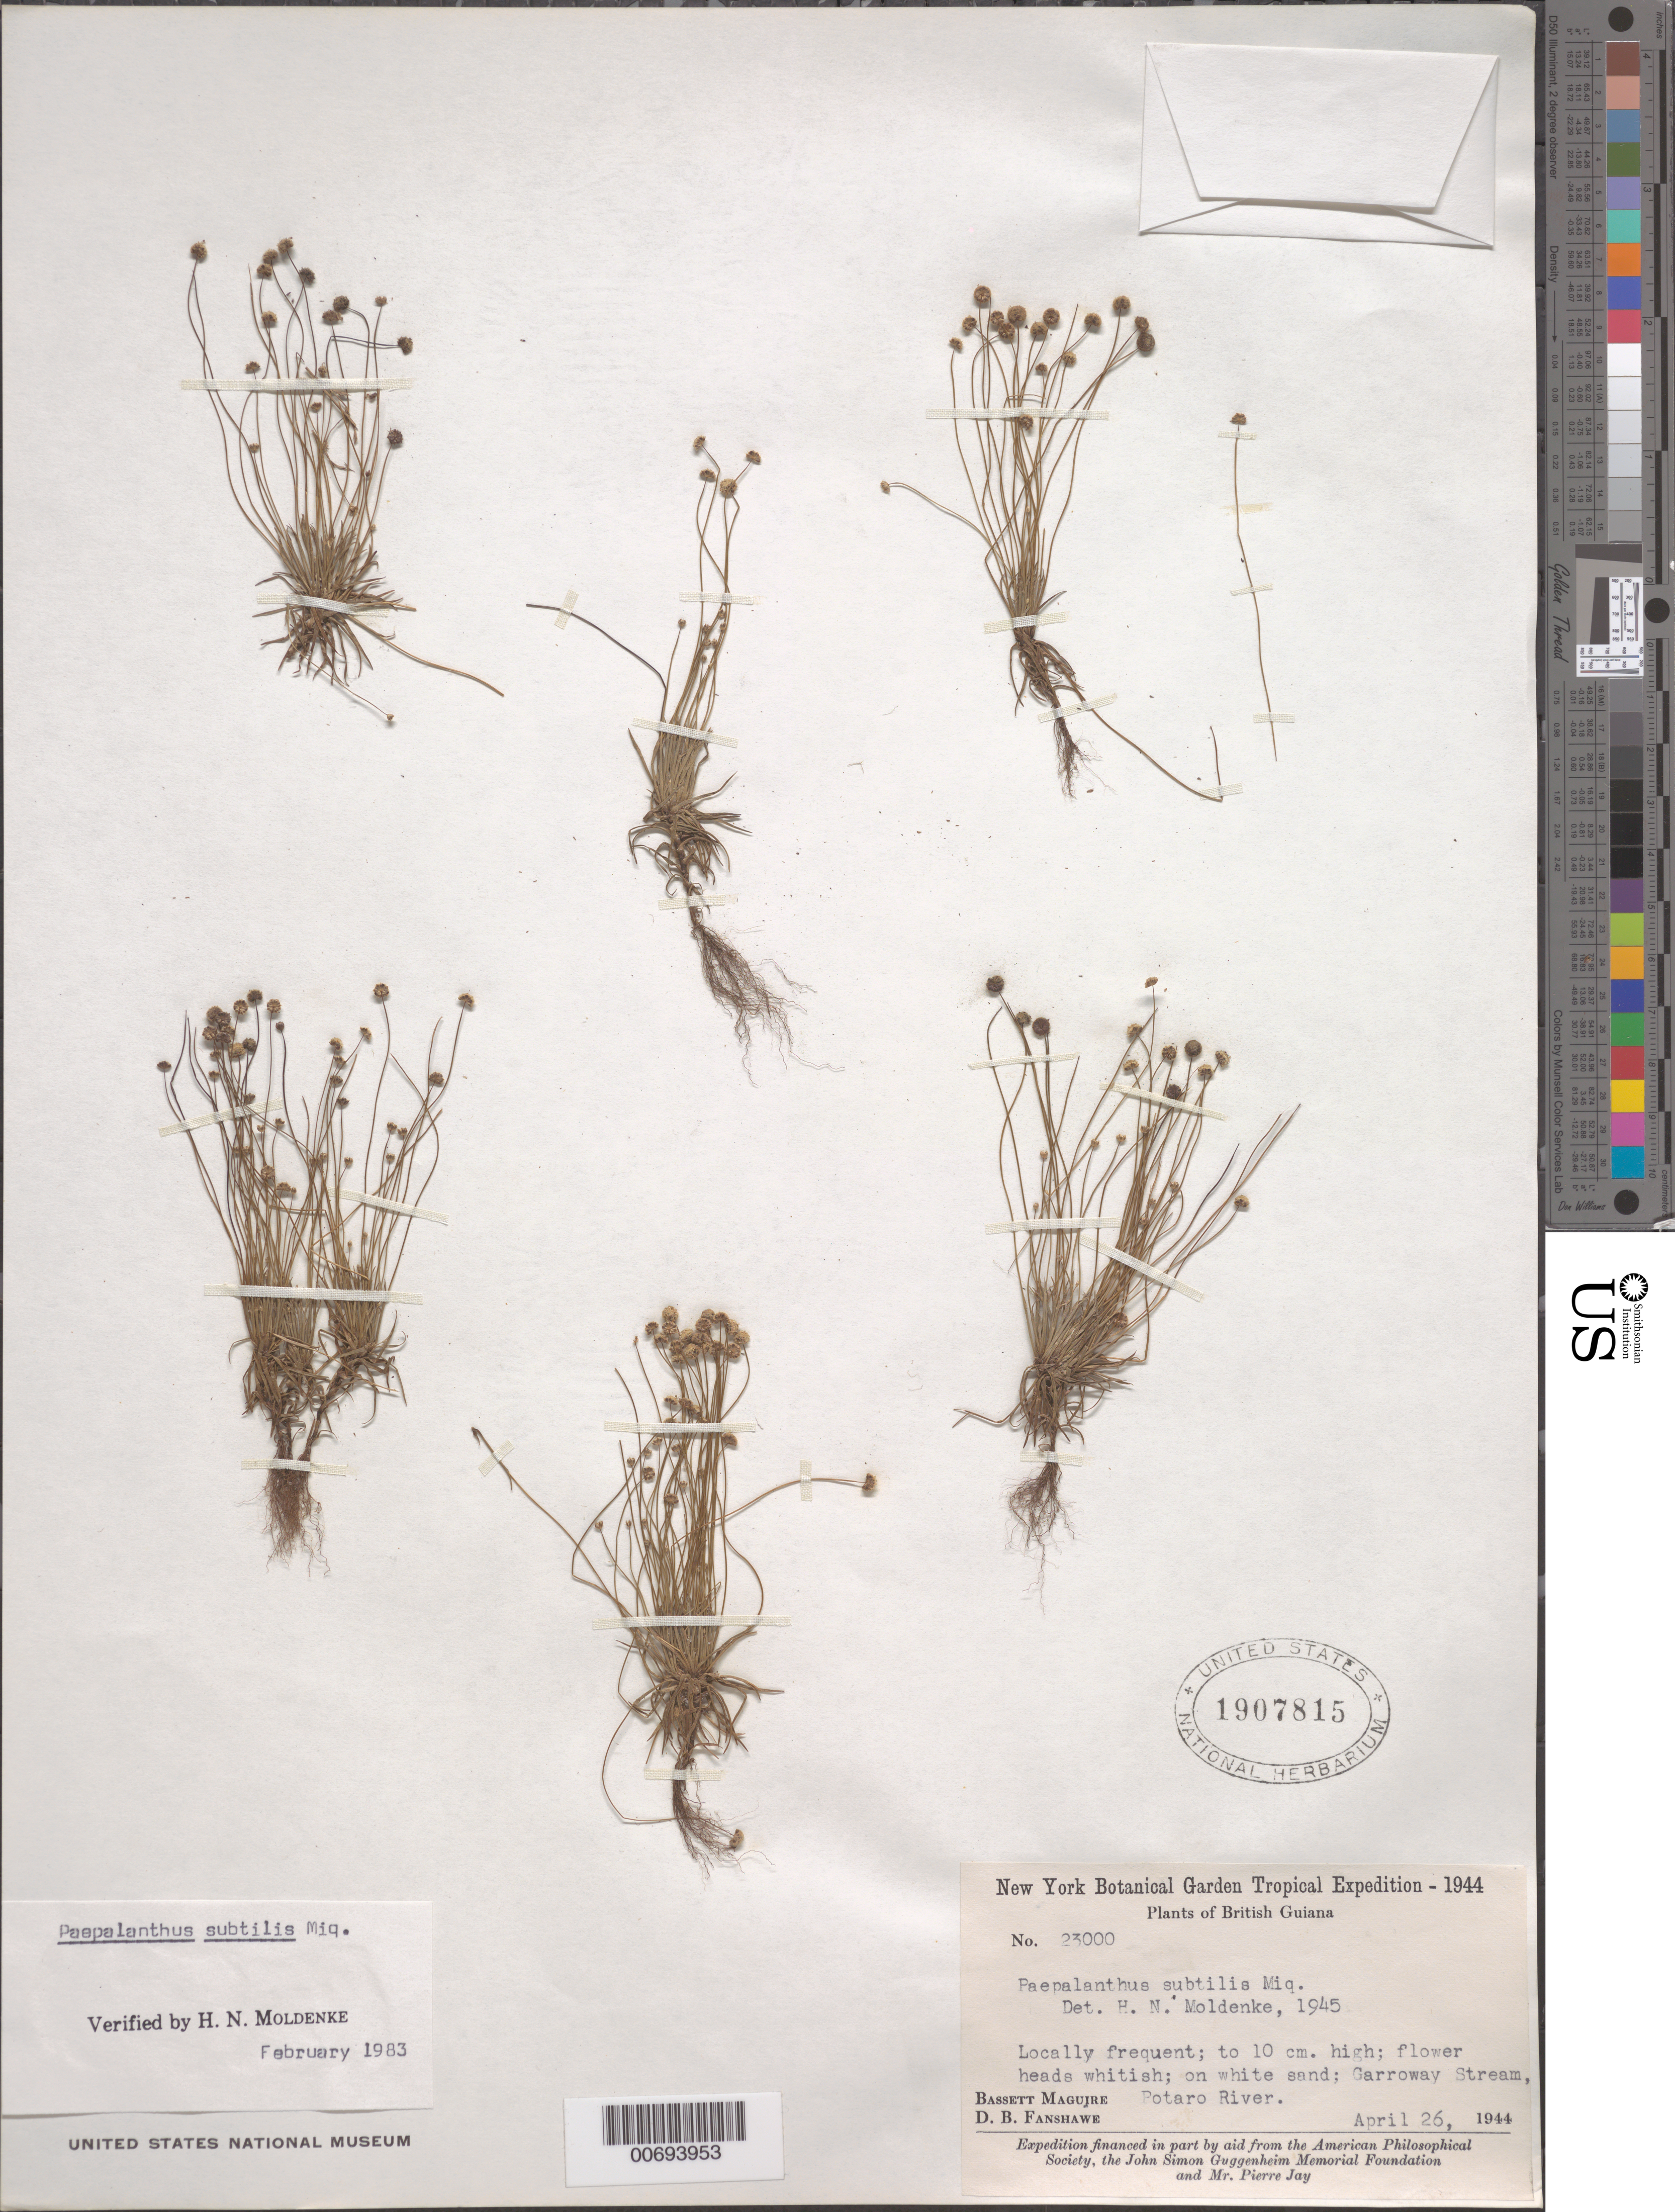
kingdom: Plantae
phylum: Tracheophyta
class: Liliopsida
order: Poales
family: Eriocaulaceae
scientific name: Giuliettia subtilis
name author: (Miq.) Andrino & Sano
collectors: B. Maguire & D. B. Fanshawe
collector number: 23000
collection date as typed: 26-Apr-44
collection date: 1944-04-26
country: Guyana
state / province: Potaro-Siparuni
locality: Garraway Stream, Potaro River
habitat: White sand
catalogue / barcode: US 1907815